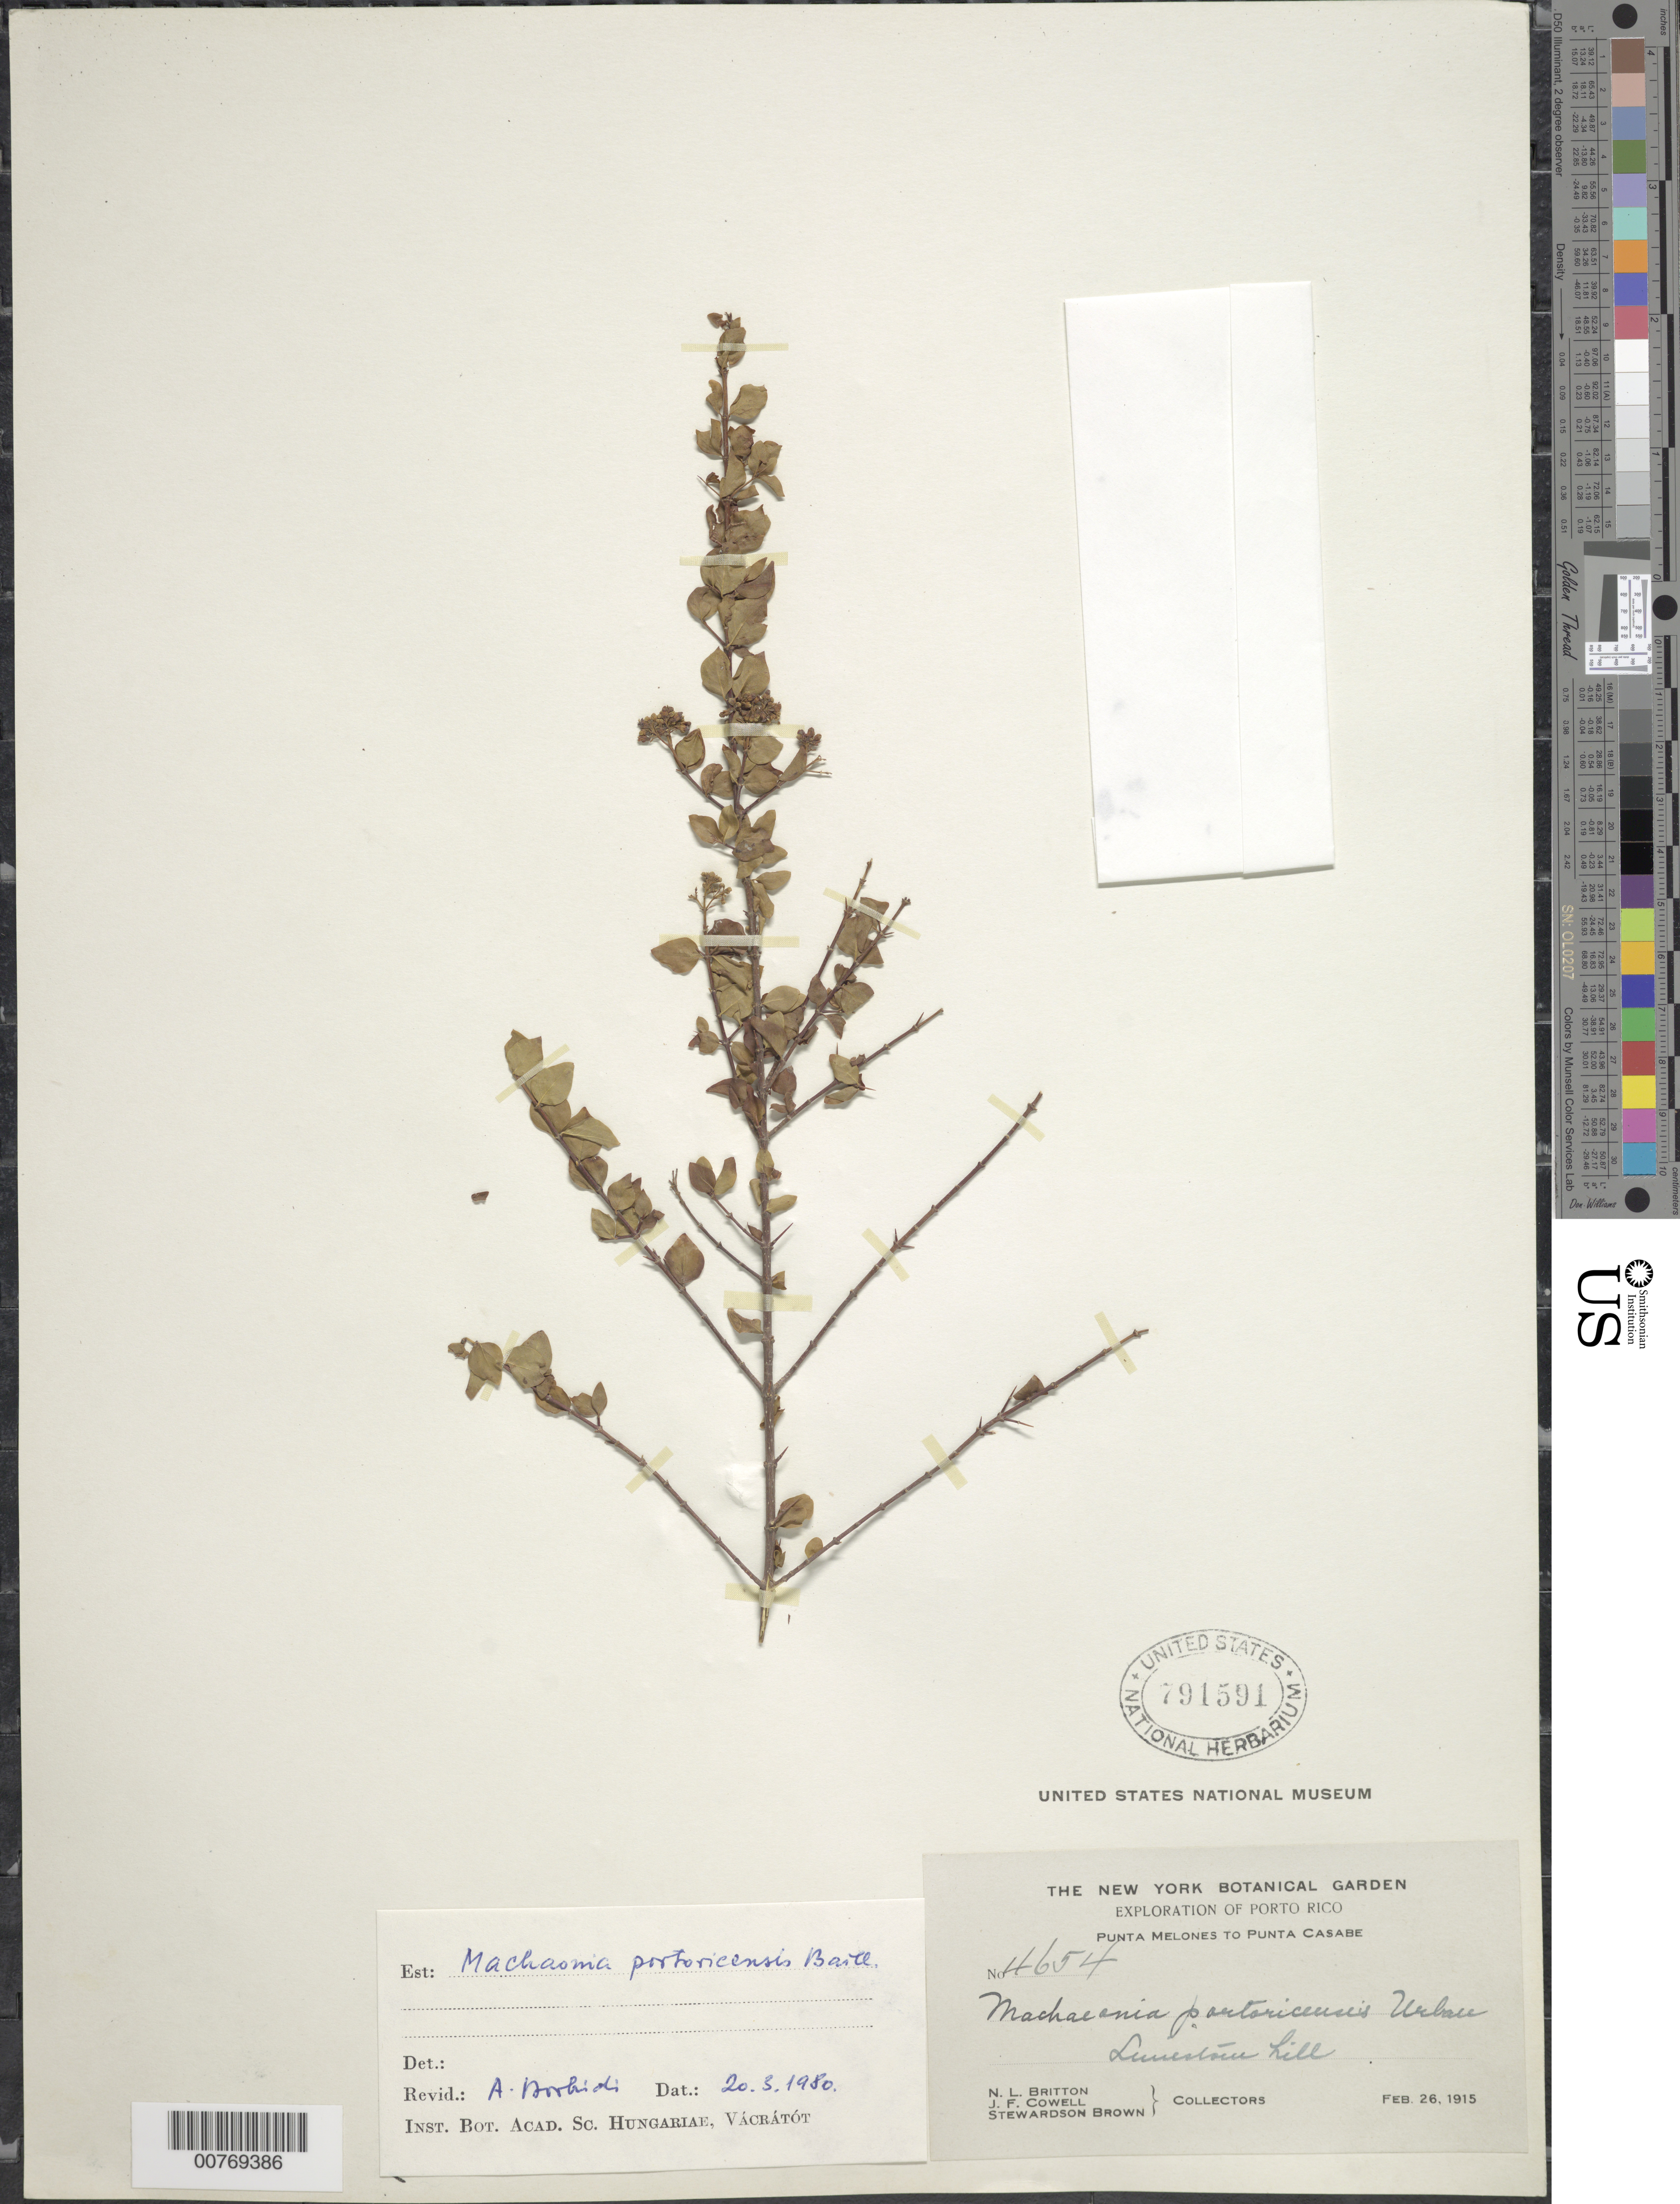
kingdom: Plantae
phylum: Tracheophyta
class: Magnoliopsida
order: Gentianales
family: Rubiaceae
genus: Machaonia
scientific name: Machaonia portoricensis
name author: Baill.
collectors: N. Britton, J. F. Cowell & S. Brown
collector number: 4654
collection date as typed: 26 Feb 1915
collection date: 1915-02-26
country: Puerto Rico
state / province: Cabo Rojo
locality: Punta Melones to Punta Casabe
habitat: Limestone hill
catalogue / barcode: US 791591